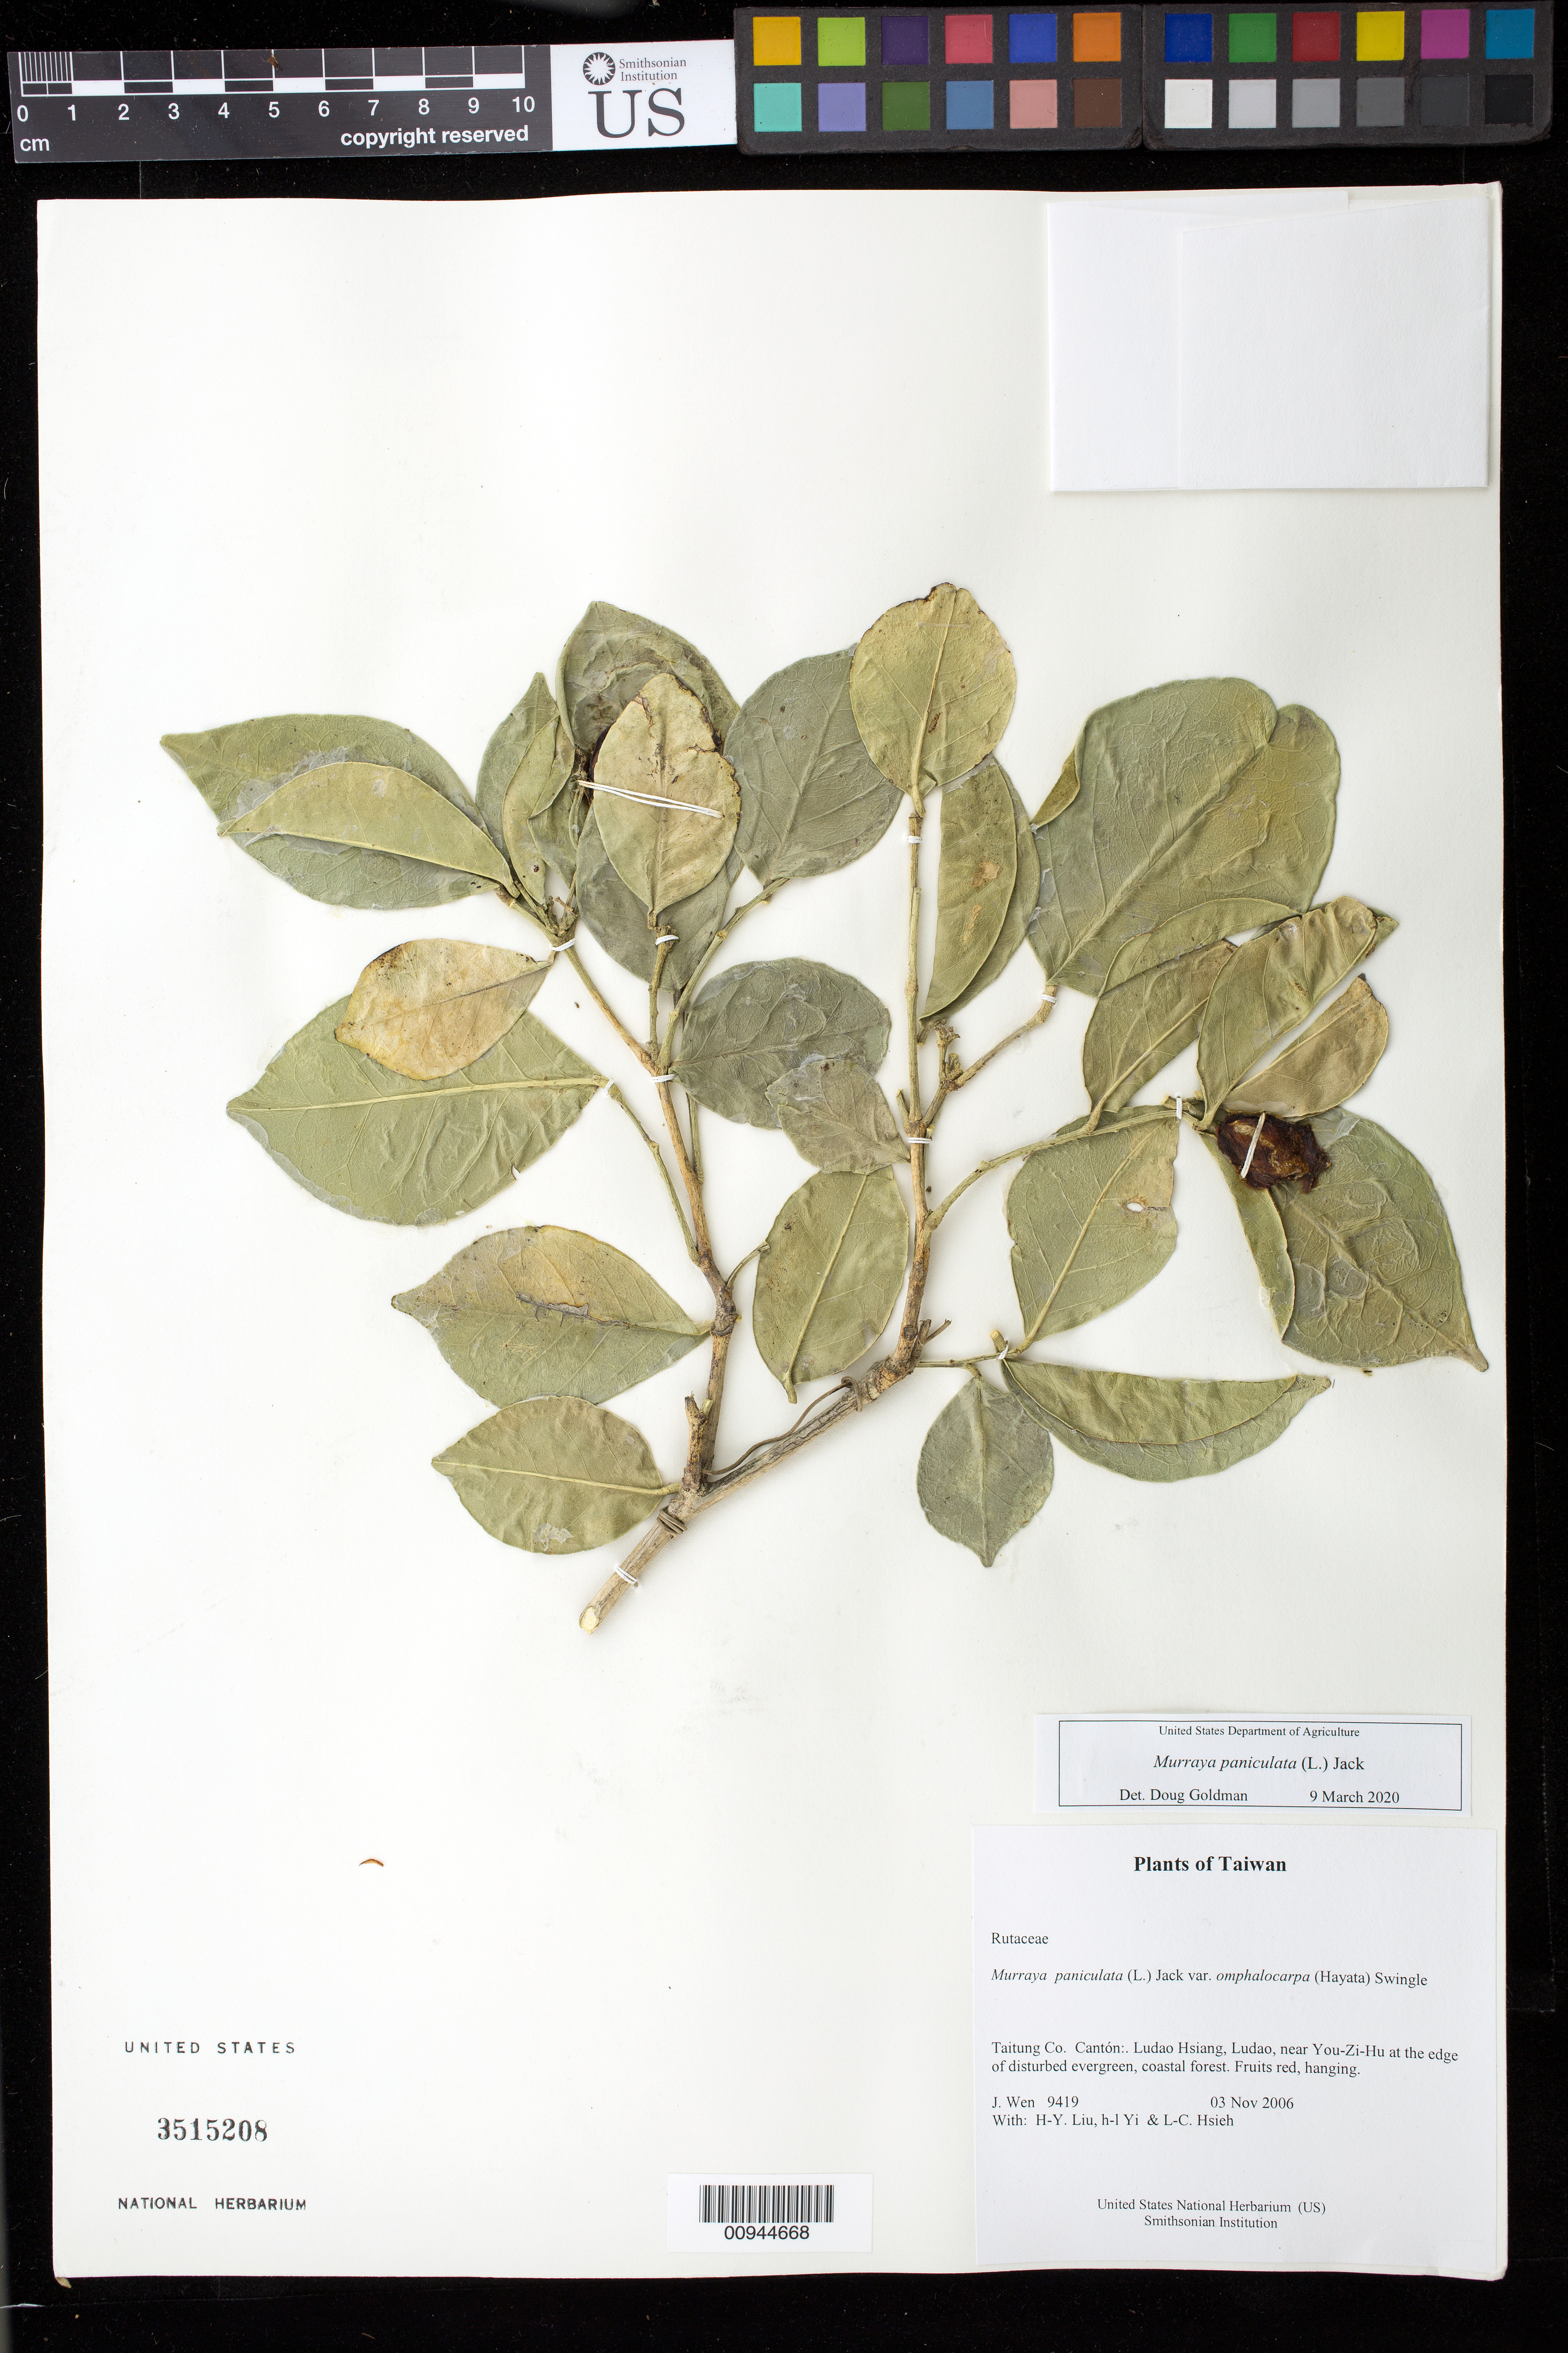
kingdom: Plantae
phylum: Tracheophyta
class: Magnoliopsida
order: Sapindales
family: Rutaceae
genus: Murraya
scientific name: Murraya paniculata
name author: (L.) Jack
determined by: Goldman, Douglas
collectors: J. Wen, H. Liu & L. Hsieh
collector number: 9419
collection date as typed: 03 Nov 2006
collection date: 2006-11-03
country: Taiwan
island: Taiwan [Formosa]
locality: Ludao Hsiang, Ludao, near You-Zi-Hu at the edge of disturbed evergreen, coastal forest.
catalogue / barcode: US 3515208